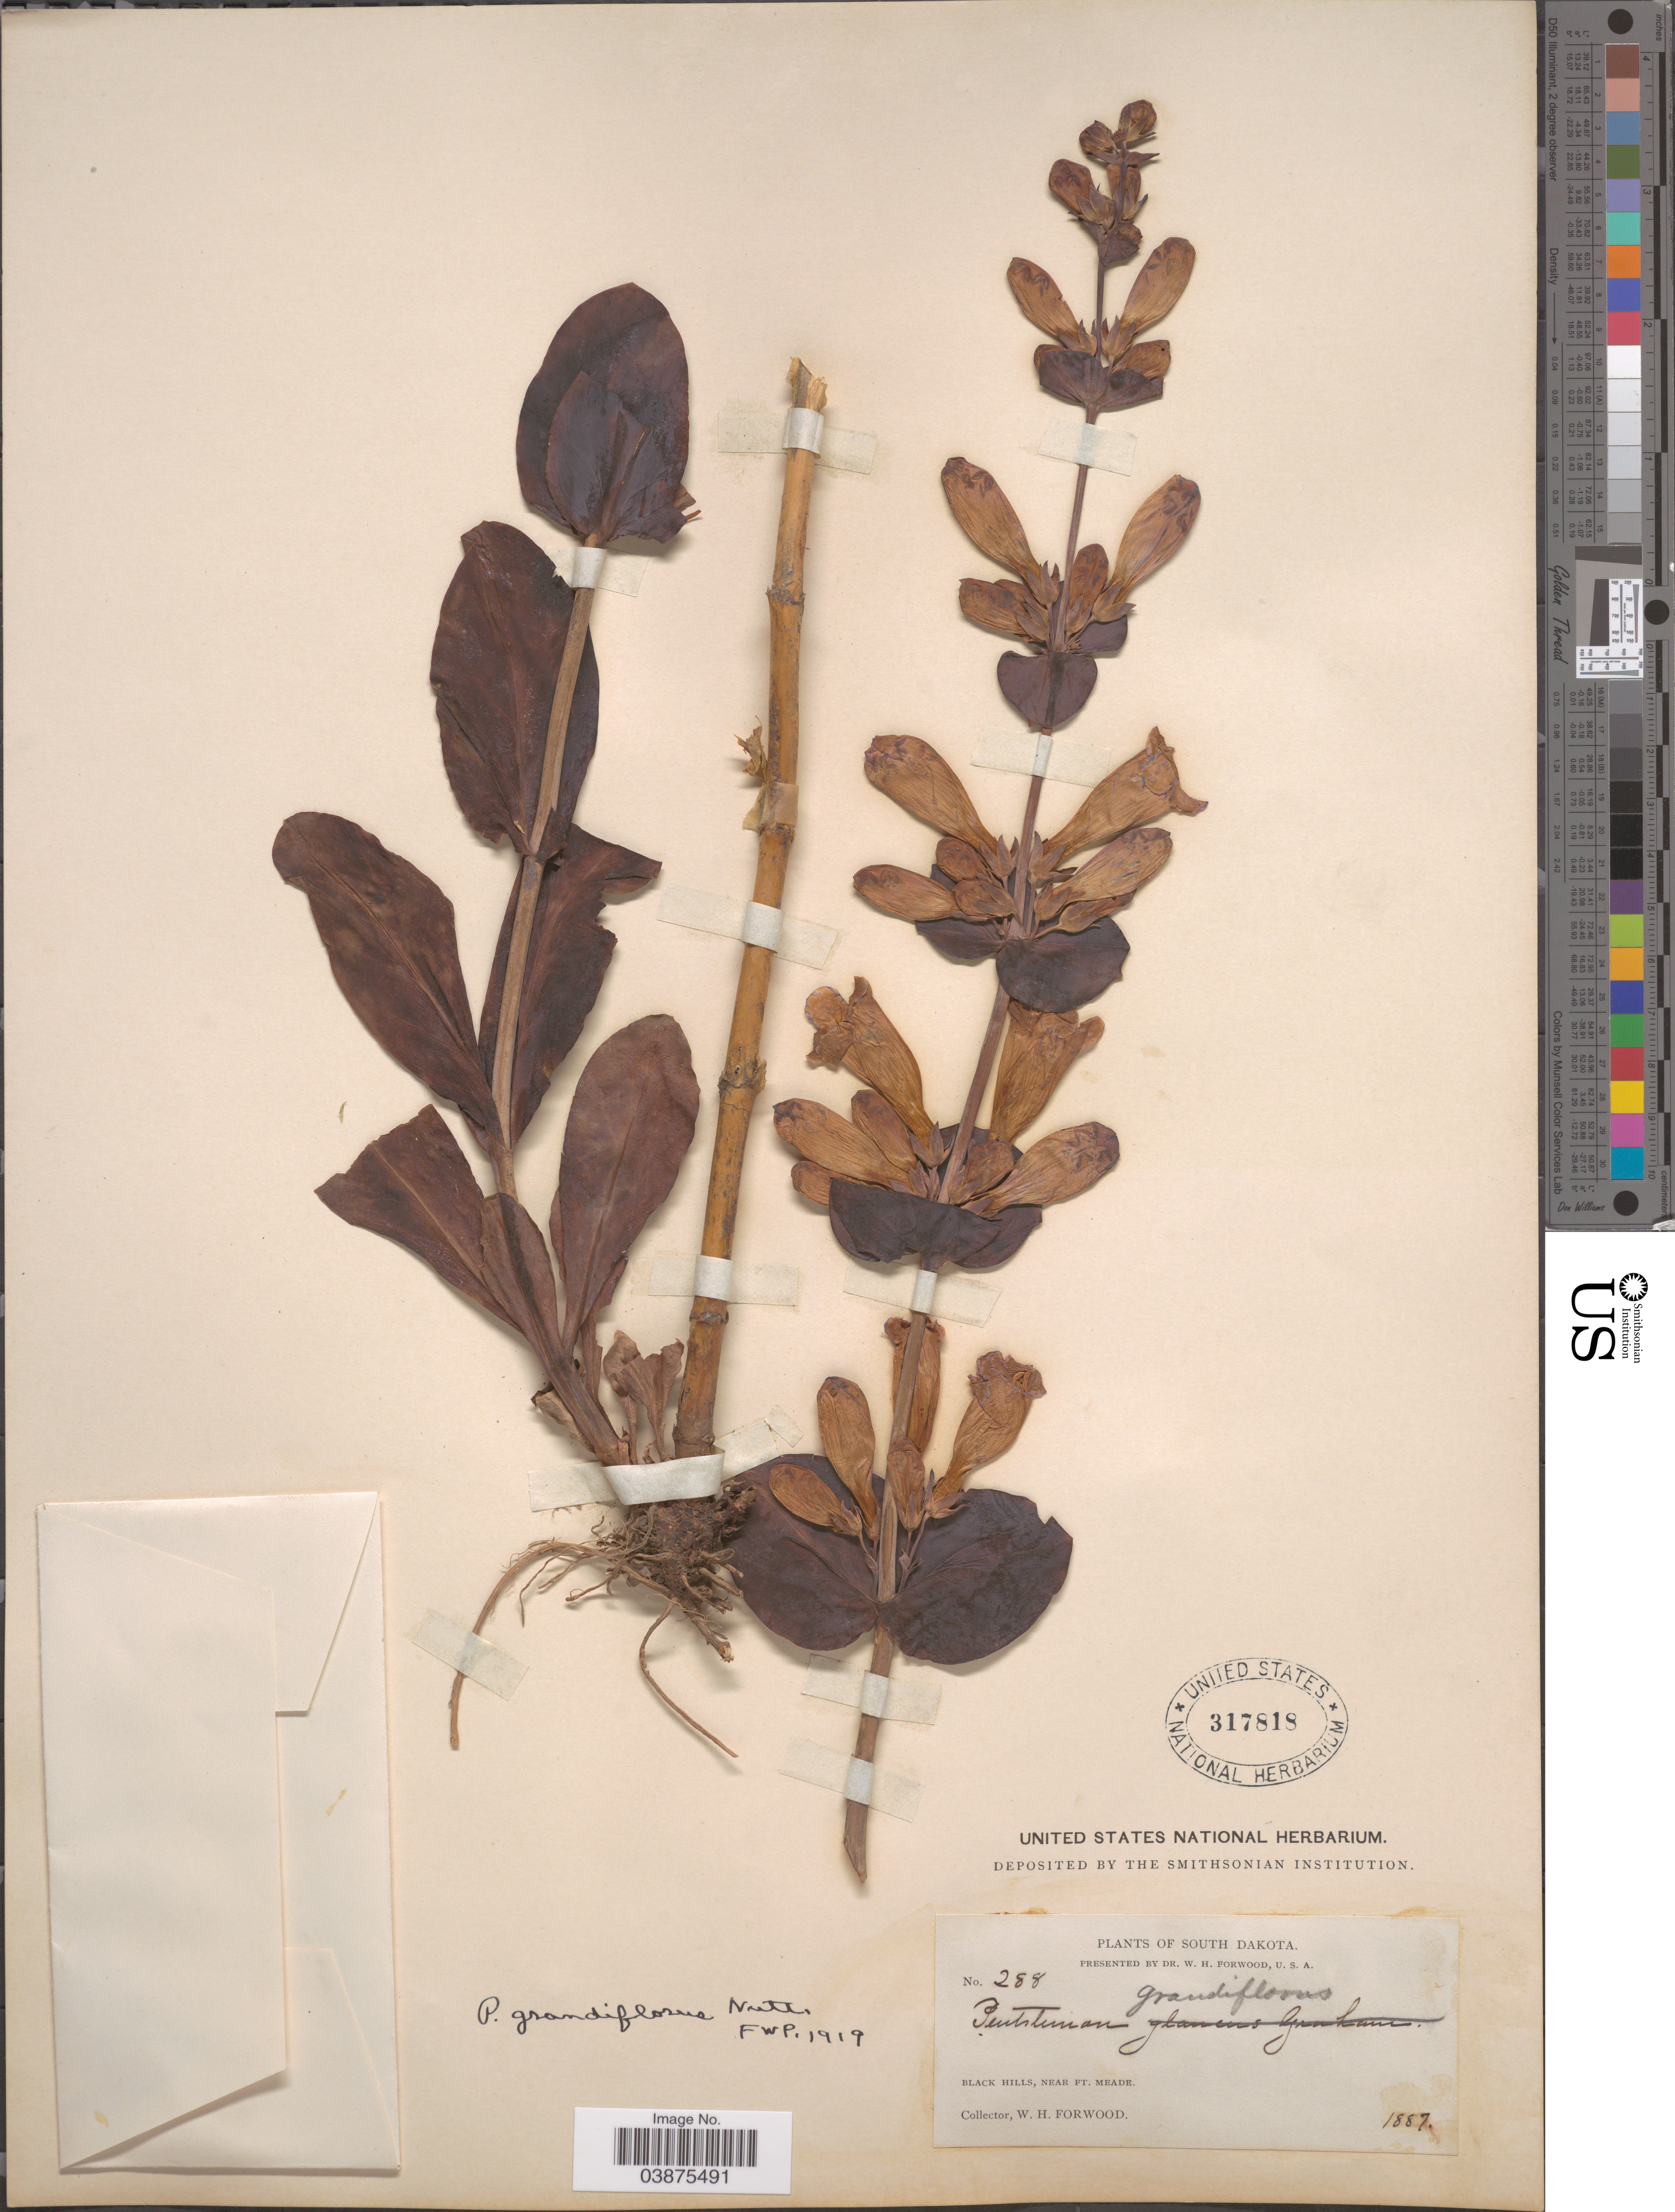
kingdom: Plantae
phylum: Tracheophyta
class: Magnoliopsida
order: Lamiales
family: Plantaginaceae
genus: Penstemon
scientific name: Penstemon grandiflorus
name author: Nutt.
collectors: W. Forwood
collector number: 288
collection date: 1887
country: United States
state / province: South Dakota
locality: Black Hills, near Ft. Meade.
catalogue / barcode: US 317818